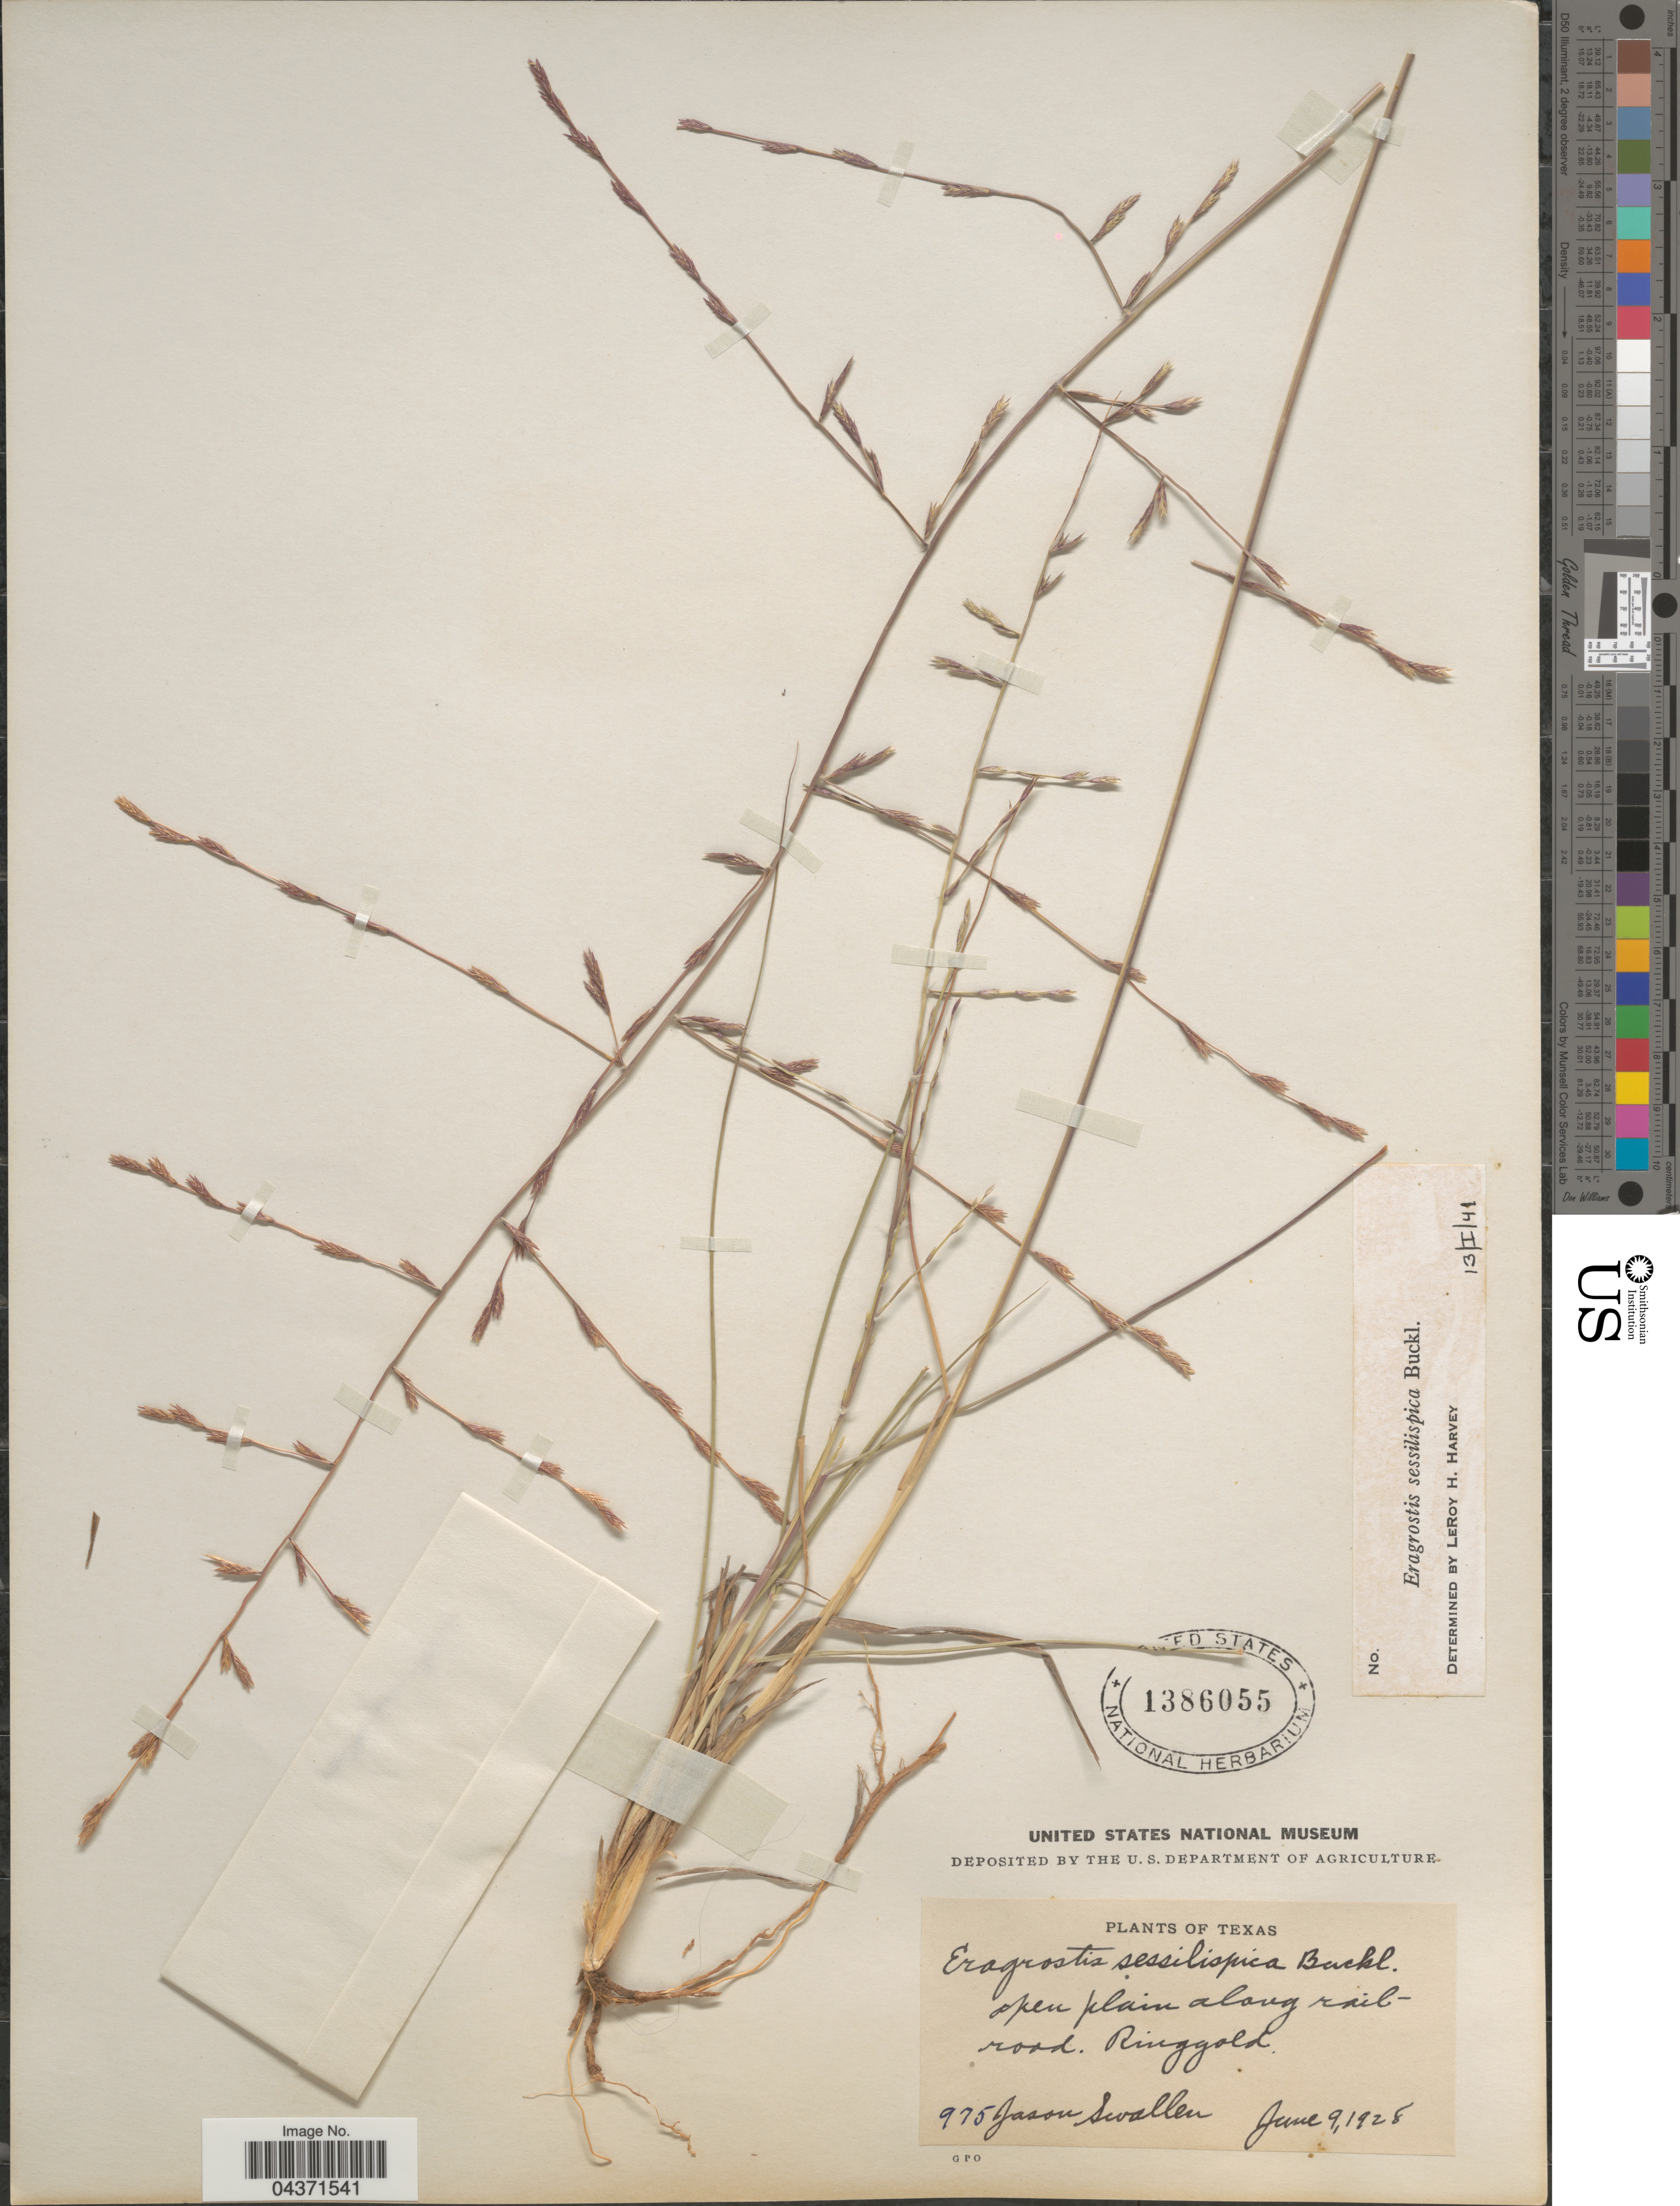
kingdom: Plantae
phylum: Tracheophyta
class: Liliopsida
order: Poales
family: Poaceae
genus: Eragrostis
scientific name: Eragrostis sessilispica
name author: Buckley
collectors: J. R. Swallen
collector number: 975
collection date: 1928-06-09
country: United States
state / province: Texas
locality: Open plain along railroad. Ringgold.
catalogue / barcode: US 1386055